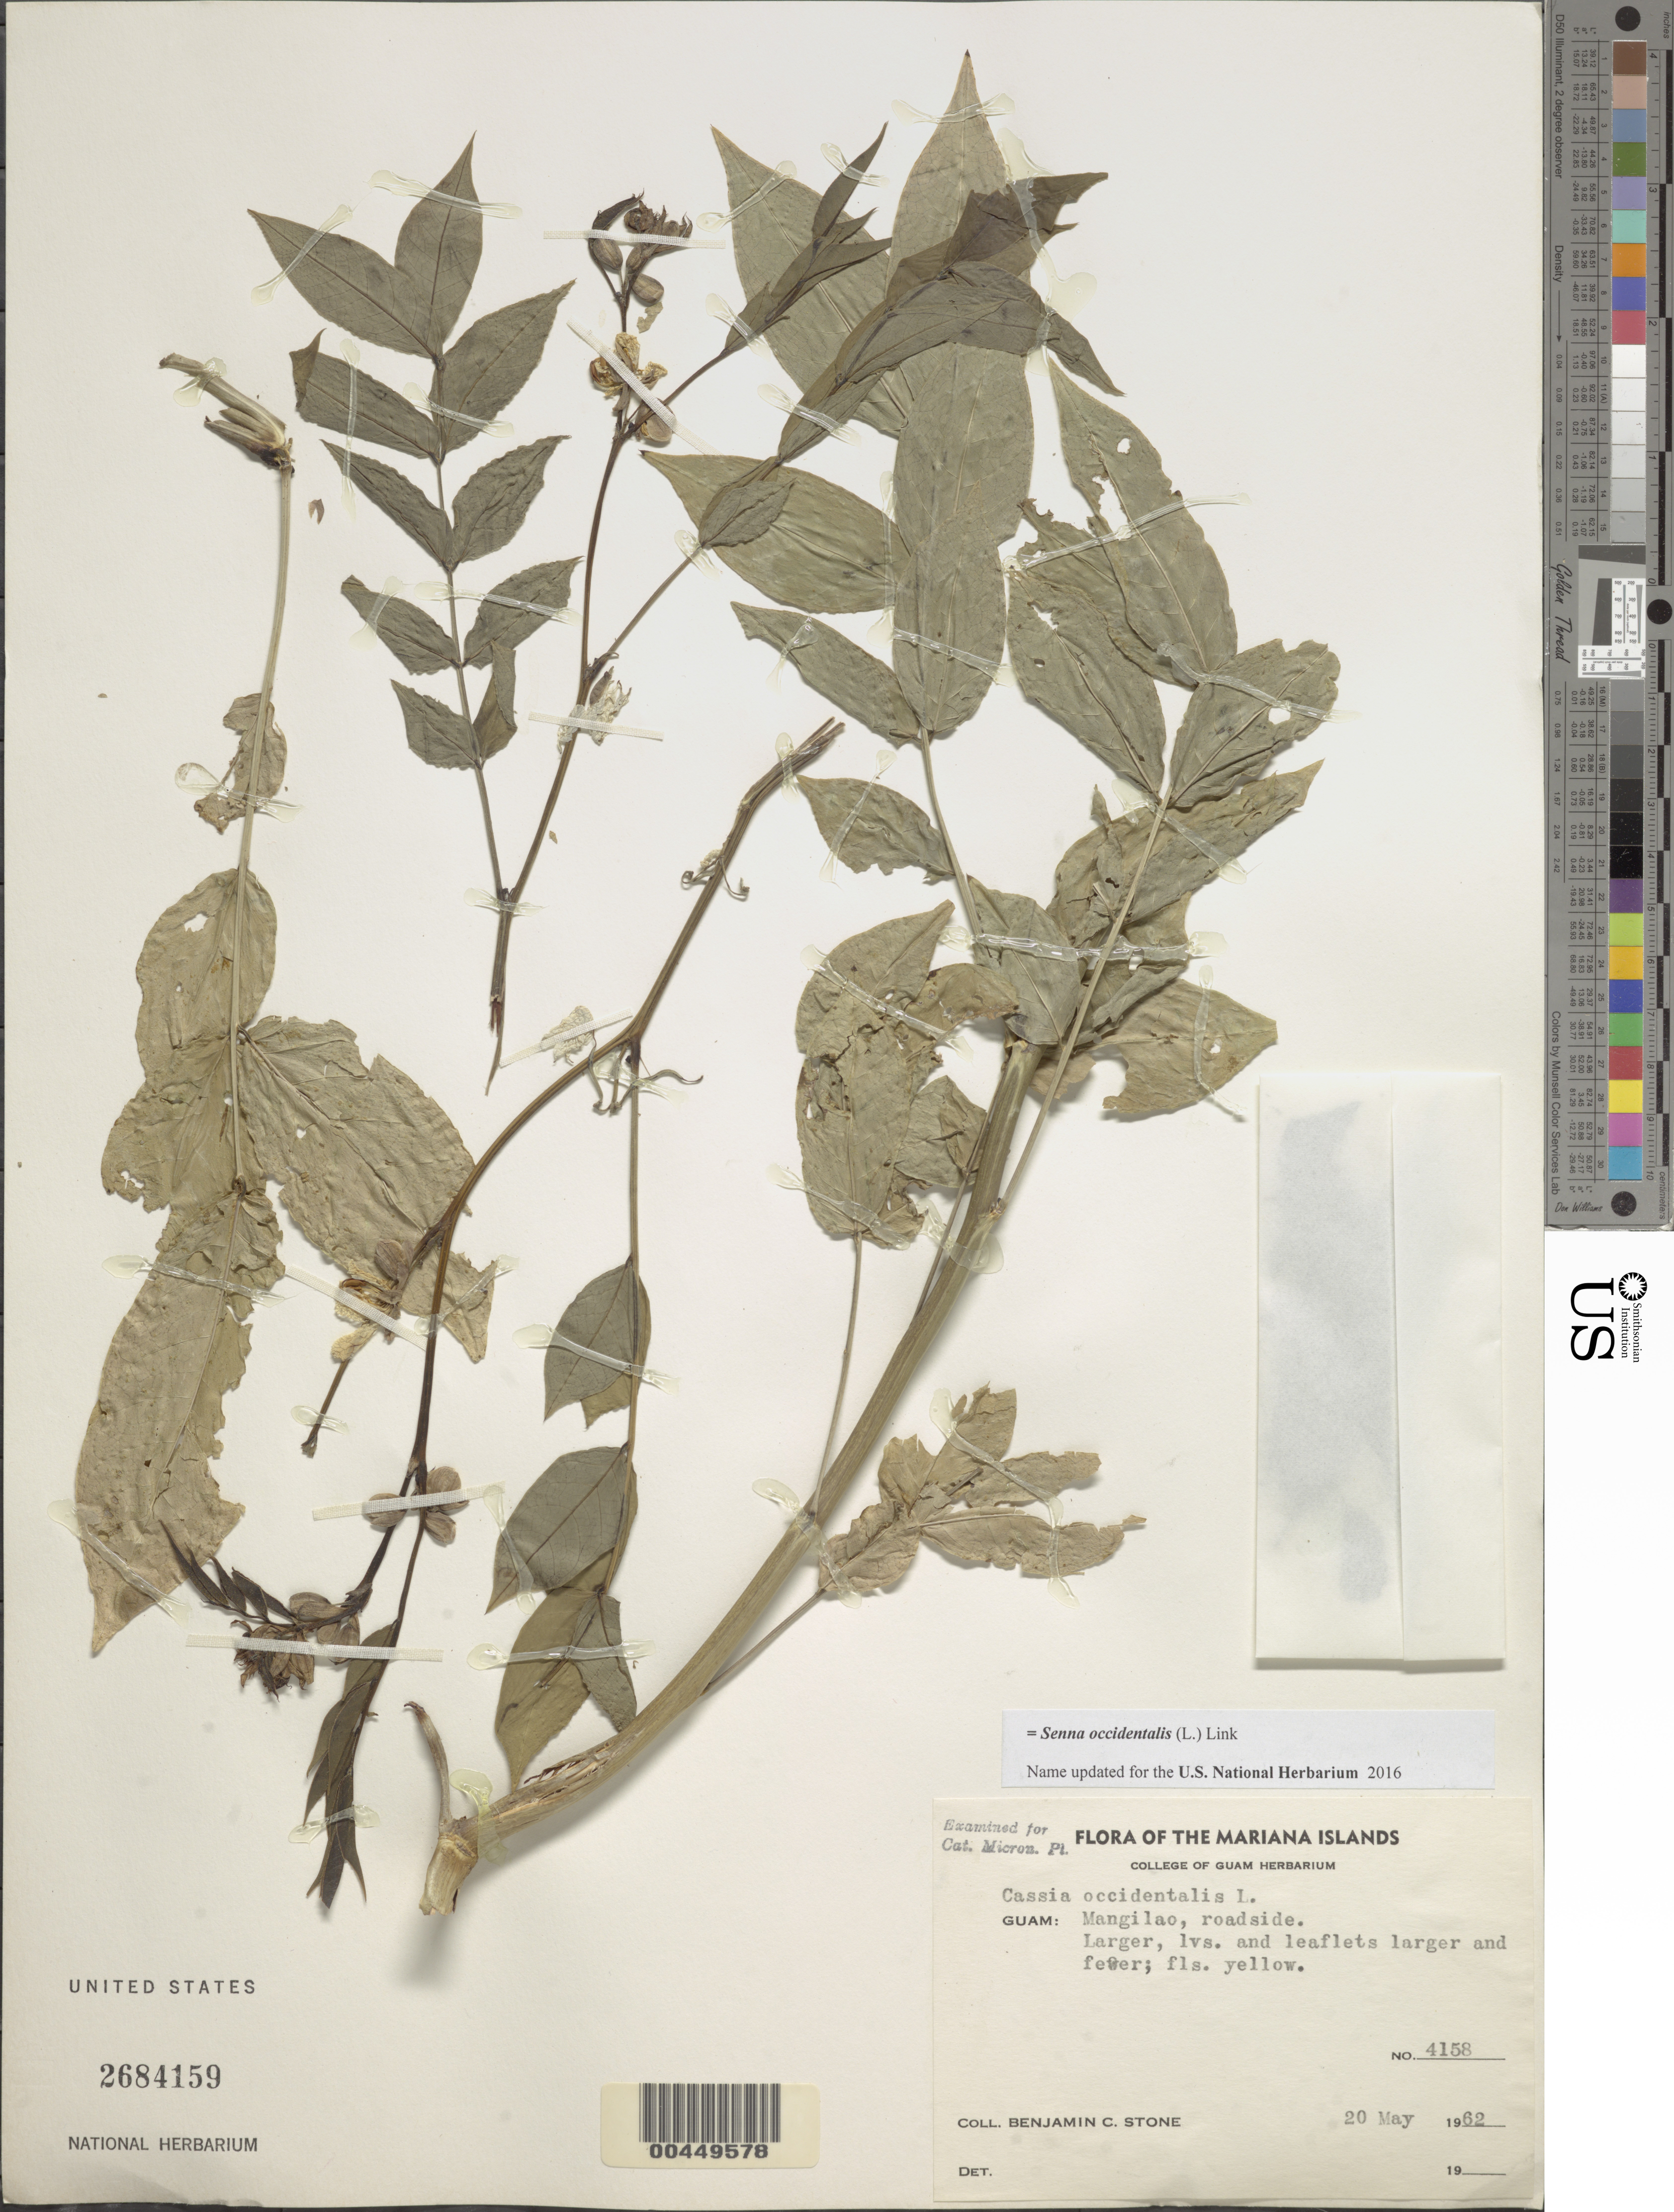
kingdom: Plantae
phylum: Tracheophyta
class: Magnoliopsida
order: Fabales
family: Fabaceae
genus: Senna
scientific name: Senna occidentalis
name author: (L.) Link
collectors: B. C. Stone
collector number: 4158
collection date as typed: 20 May 1962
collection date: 1962-05-20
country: Guam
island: Guam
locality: Mangilao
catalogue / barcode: US 2684159